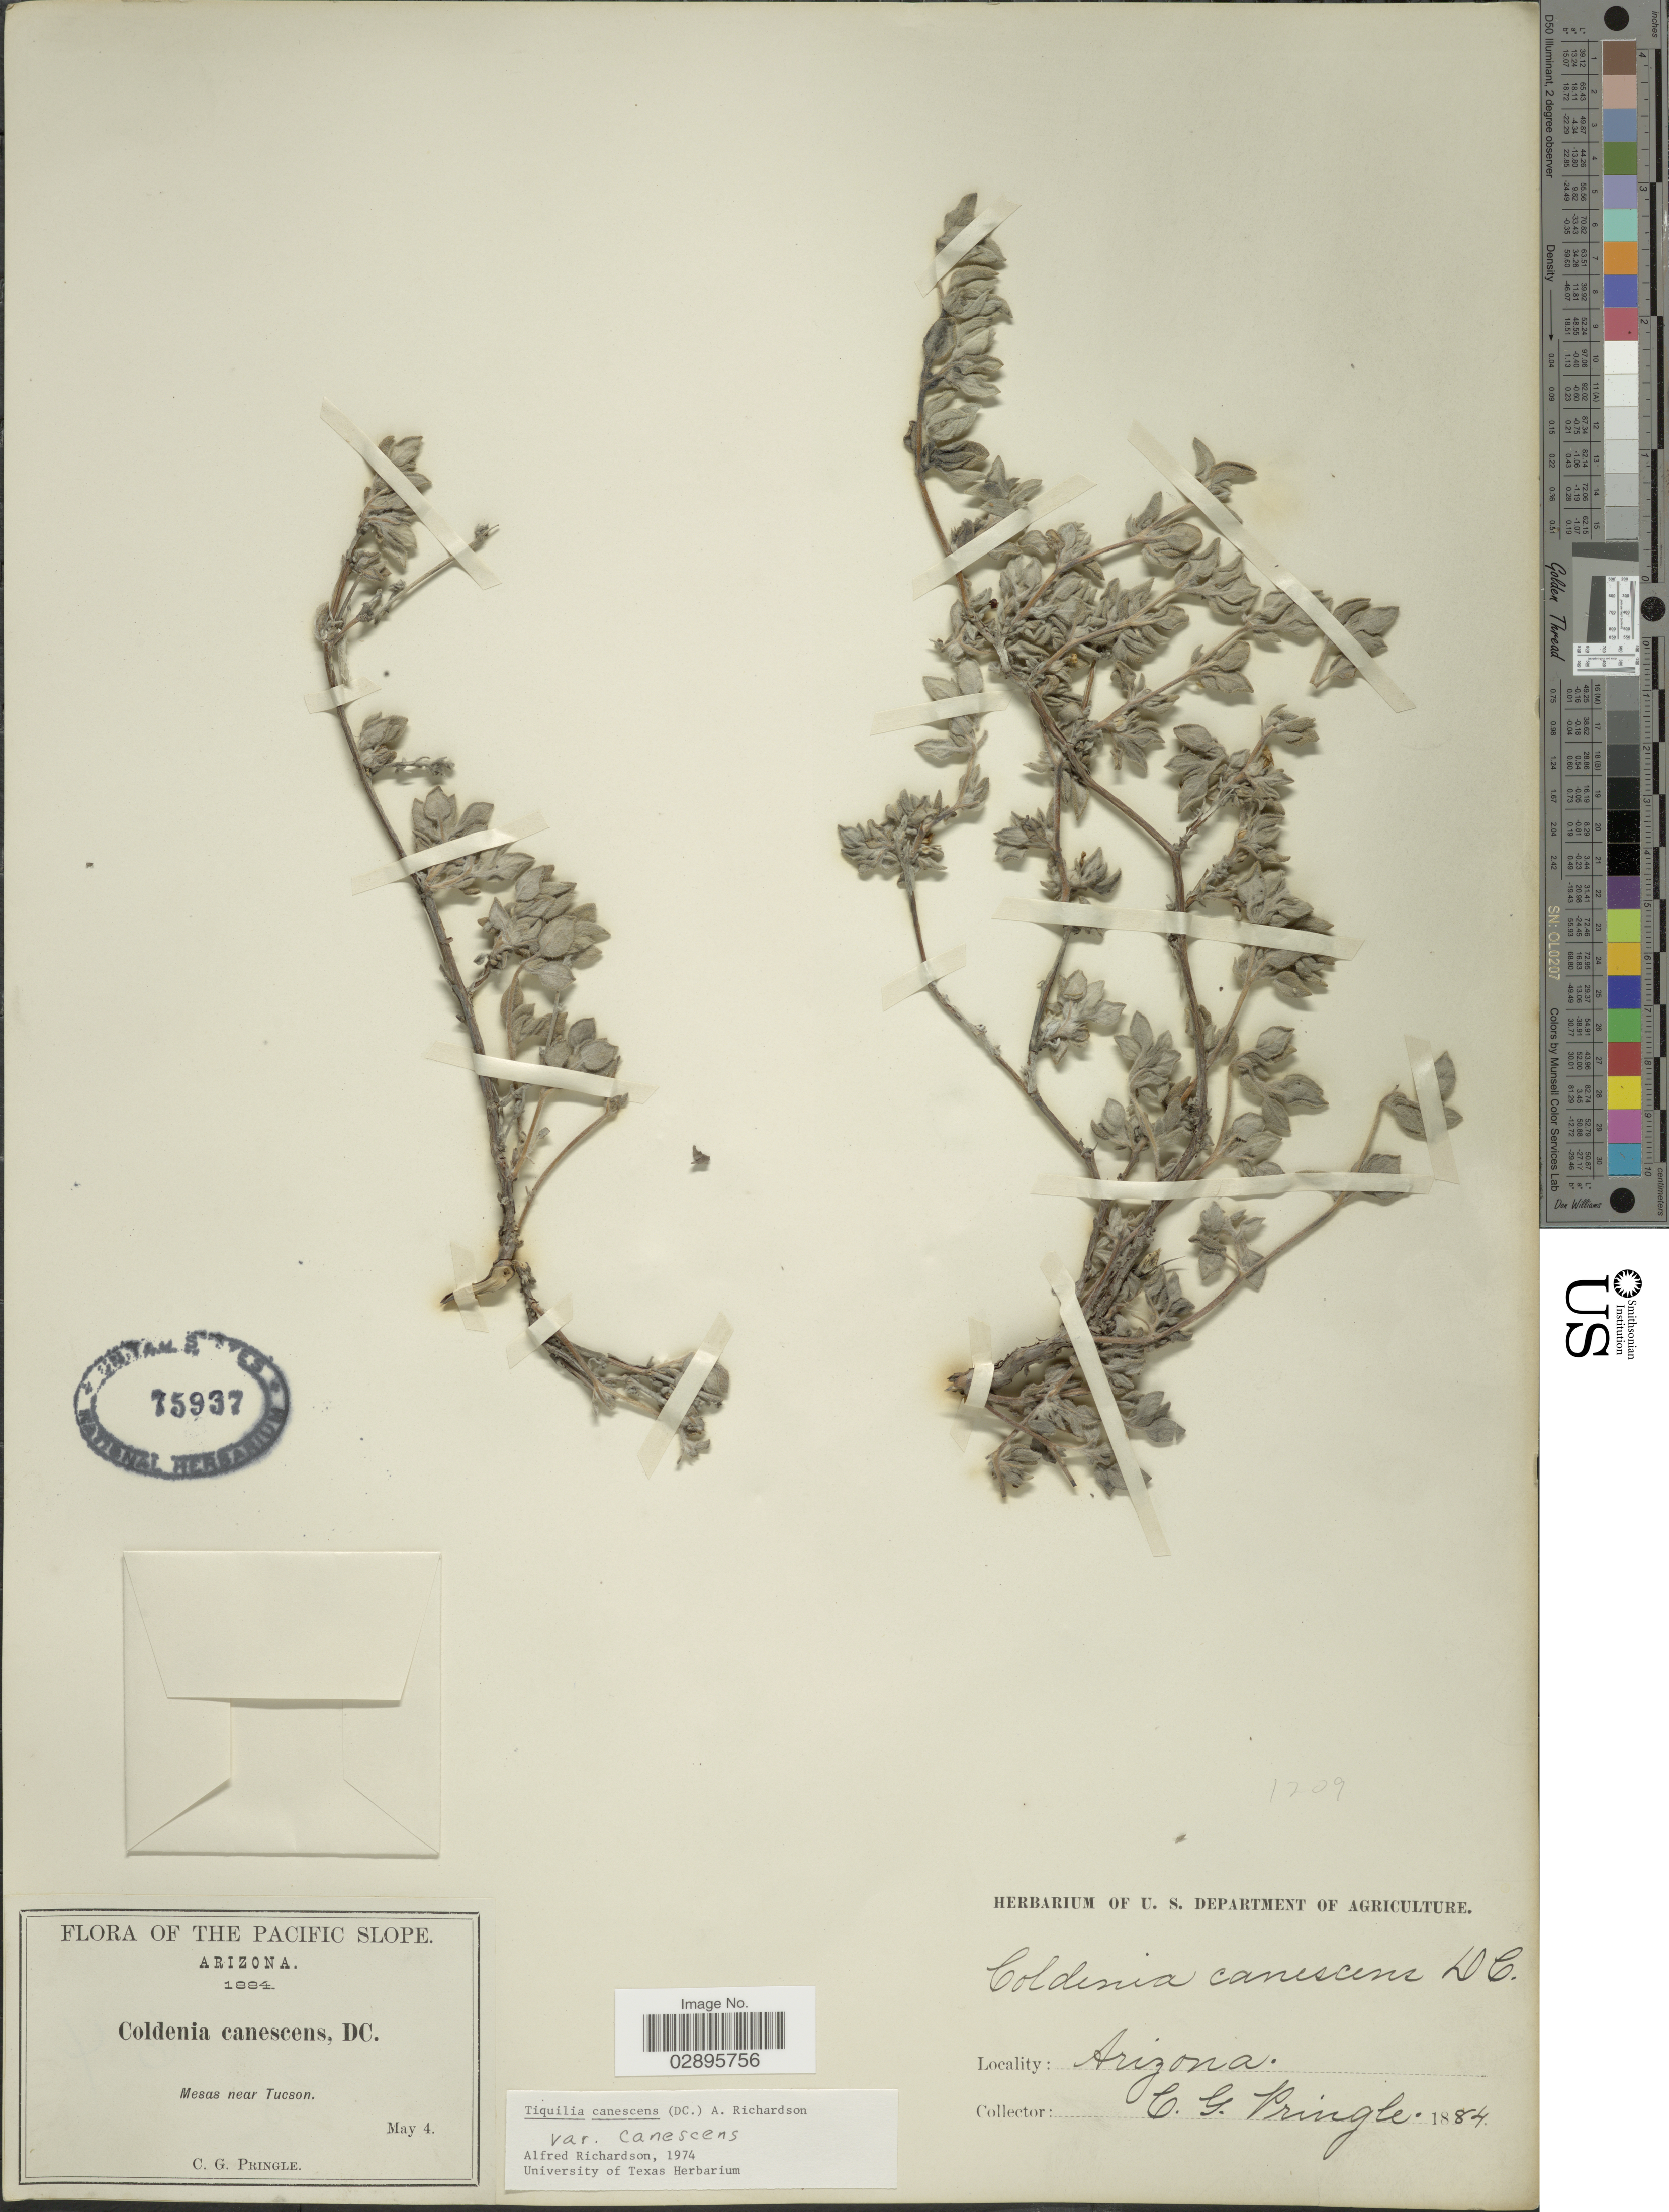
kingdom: Plantae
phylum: Tracheophyta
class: Magnoliopsida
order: Boraginales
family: Ehretiaceae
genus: Tiquilia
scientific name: Tiquilia canescens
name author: (DC.) A.T. Richardson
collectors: C. Sringle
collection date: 1884-05-04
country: United States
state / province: Arizona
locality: The Pacific Slope. Mesa near Tucson.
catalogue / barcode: US 75937